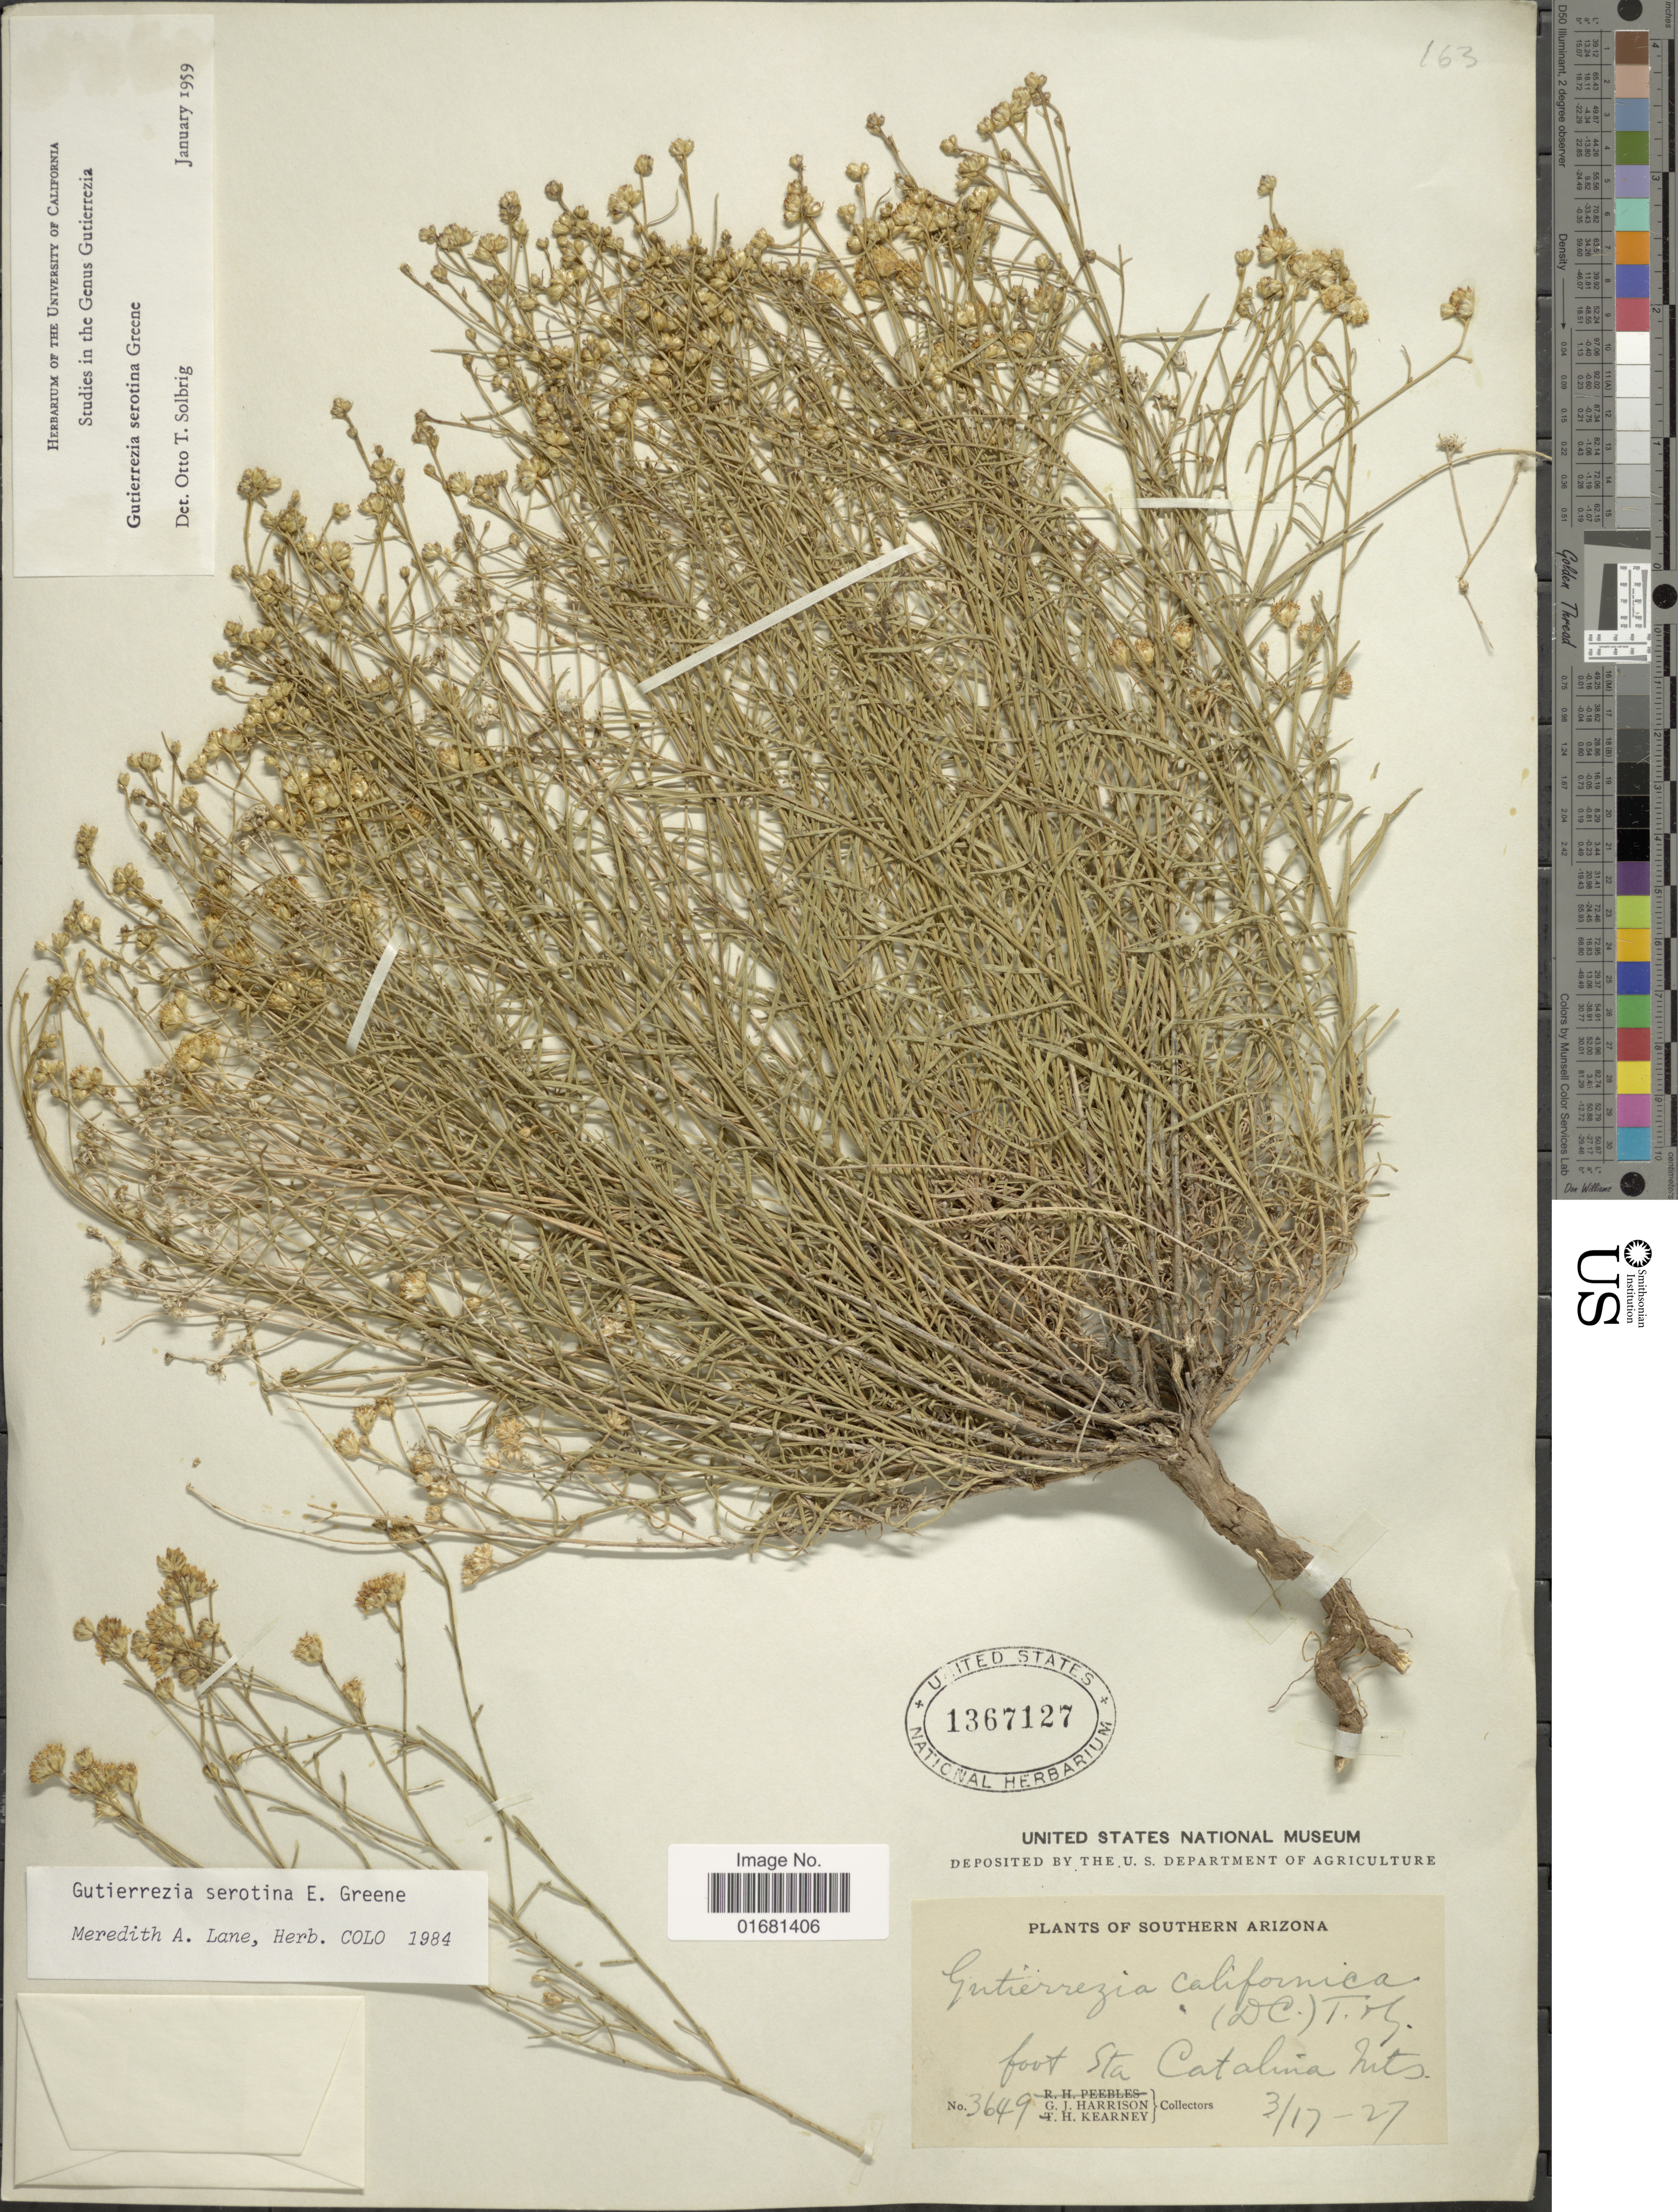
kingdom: Plantae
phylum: Tracheophyta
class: Magnoliopsida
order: Asterales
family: Asteraceae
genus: Gutierrezia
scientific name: Gutierrezia serotina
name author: Greene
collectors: G. J. Harrison & T. H. Kearney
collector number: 3649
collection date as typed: Transcribed d/m/y: 17/3/27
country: United States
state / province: Arizona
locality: Southern Arizona. foot Sta Catalina Mts.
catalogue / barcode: US 1367127